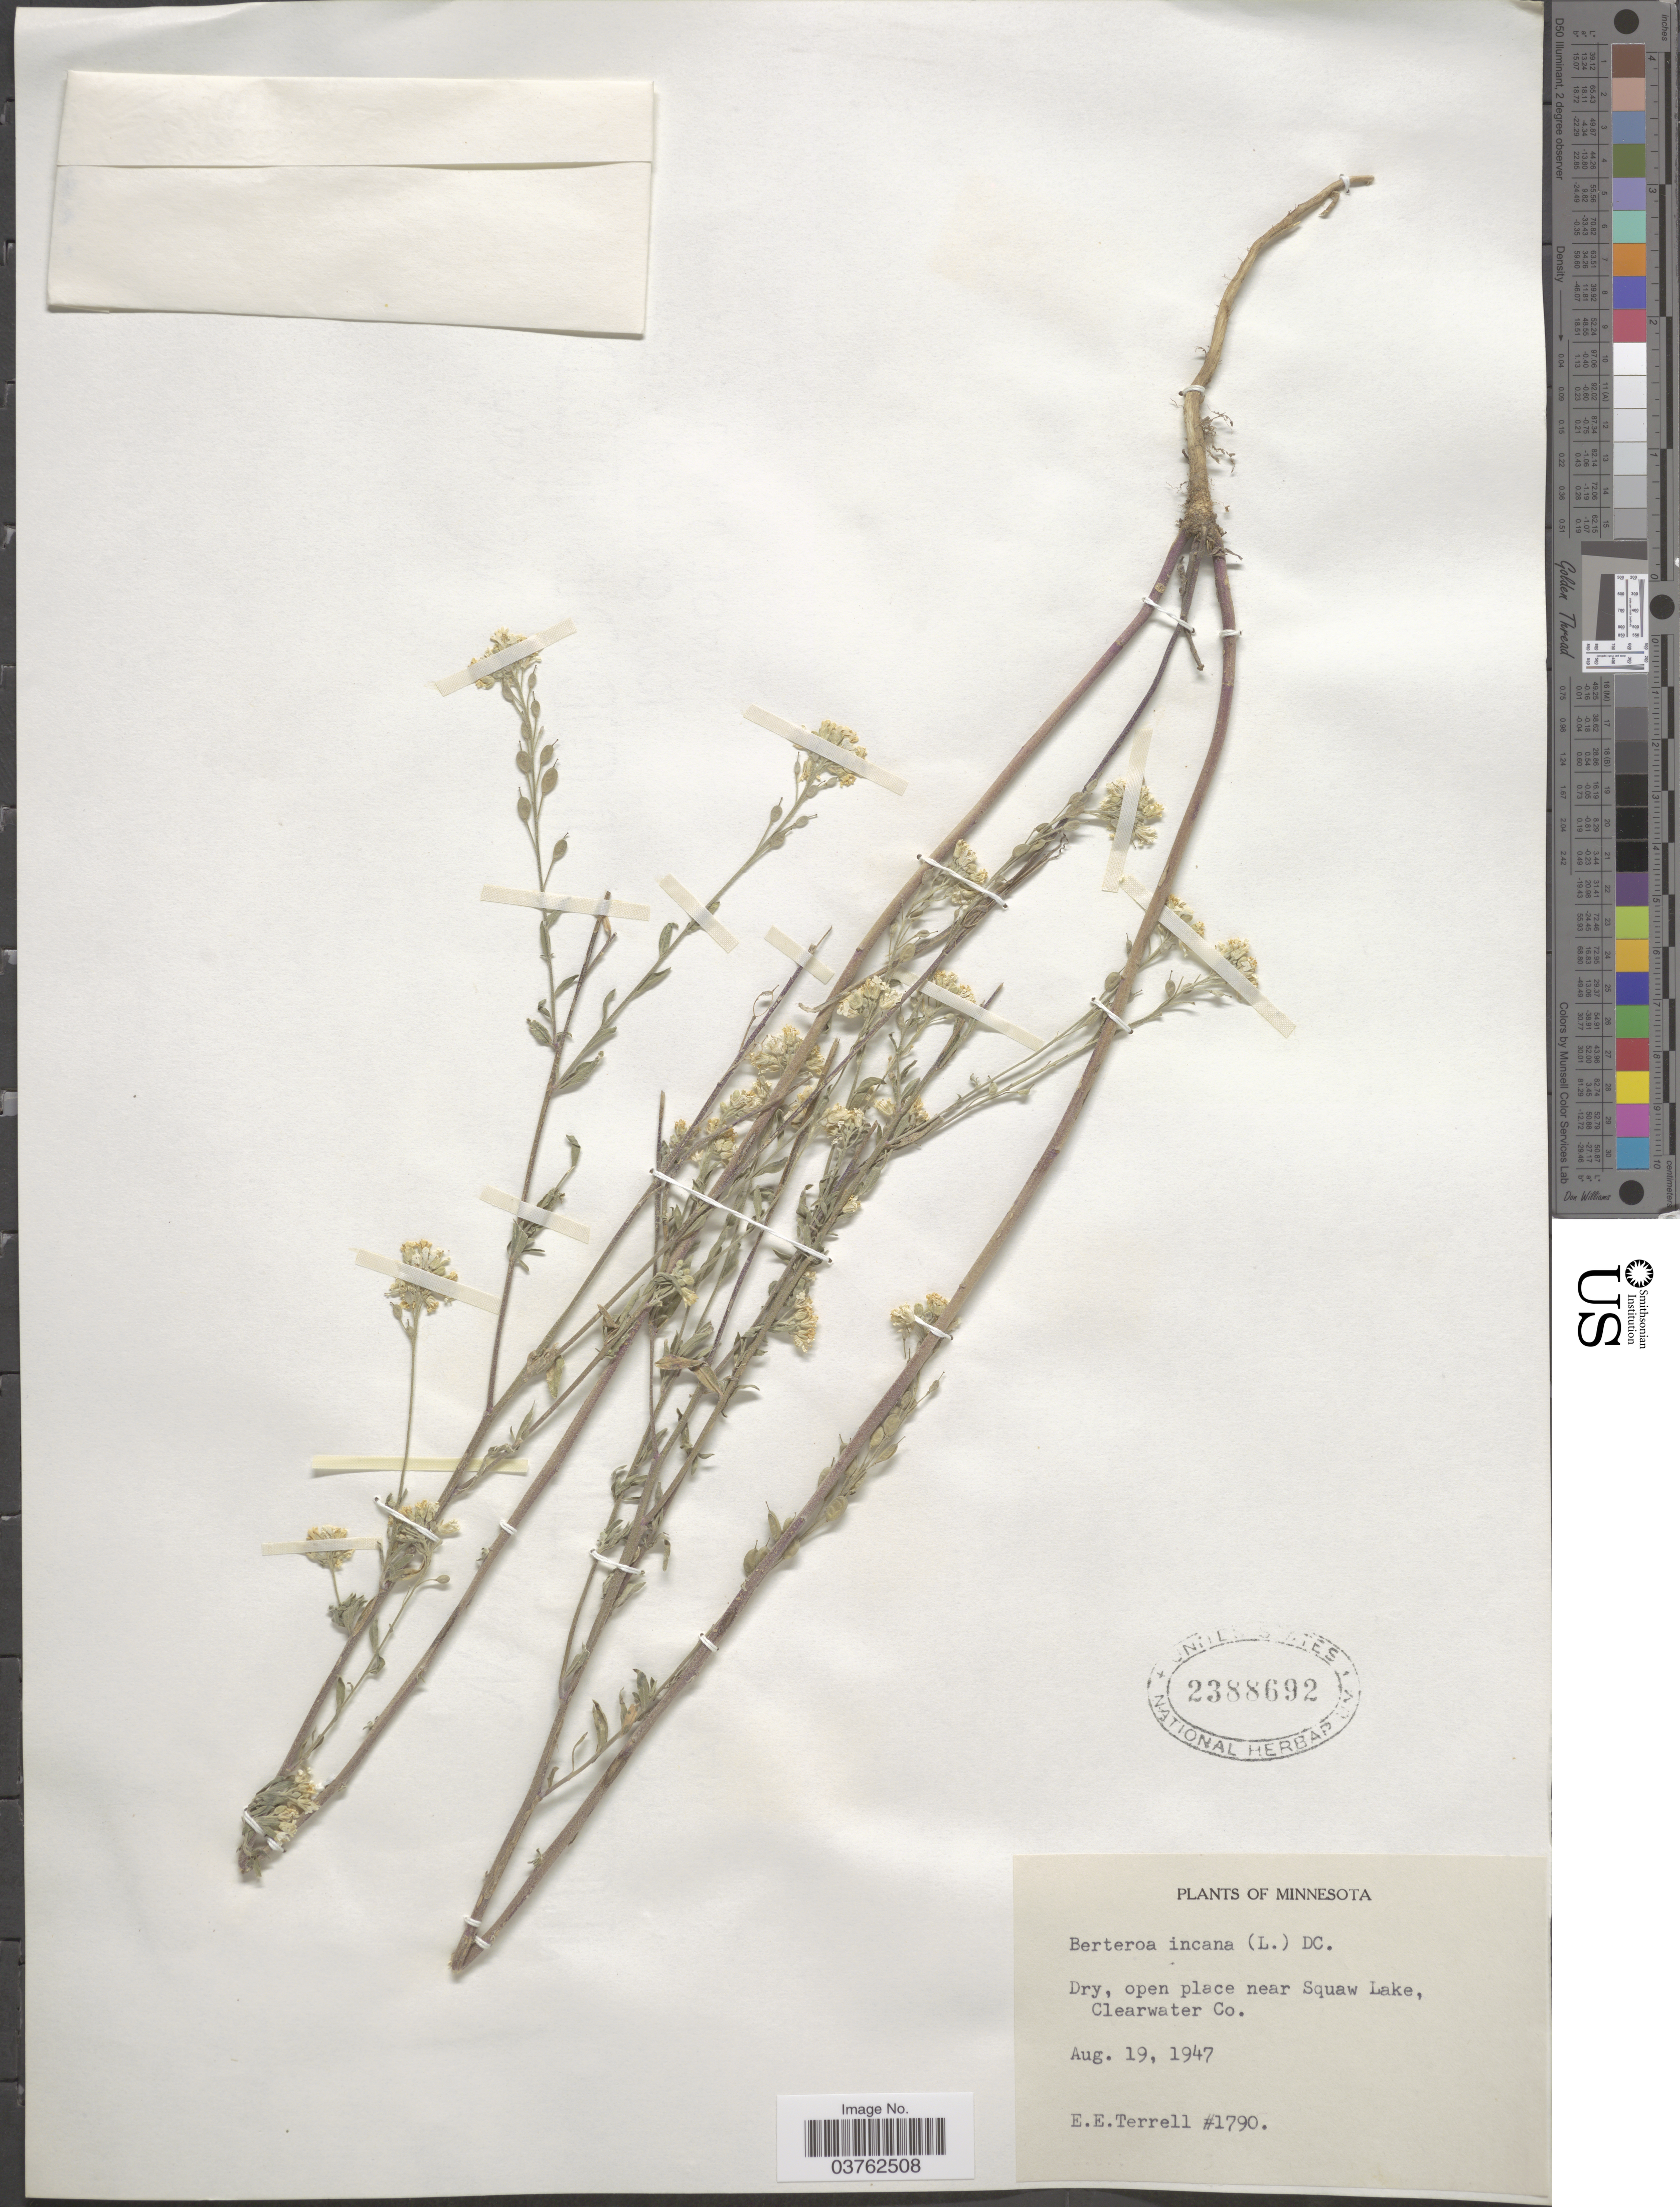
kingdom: Plantae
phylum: Tracheophyta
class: Magnoliopsida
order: Brassicales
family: Brassicaceae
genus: Berteroa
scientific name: Berteroa incana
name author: (L.) DC.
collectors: E. E. Terrell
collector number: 1790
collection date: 1947-08-19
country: United States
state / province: Minnesota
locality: Dry, open place near Squaw Lake, Clearwater Co.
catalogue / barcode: US 2388692